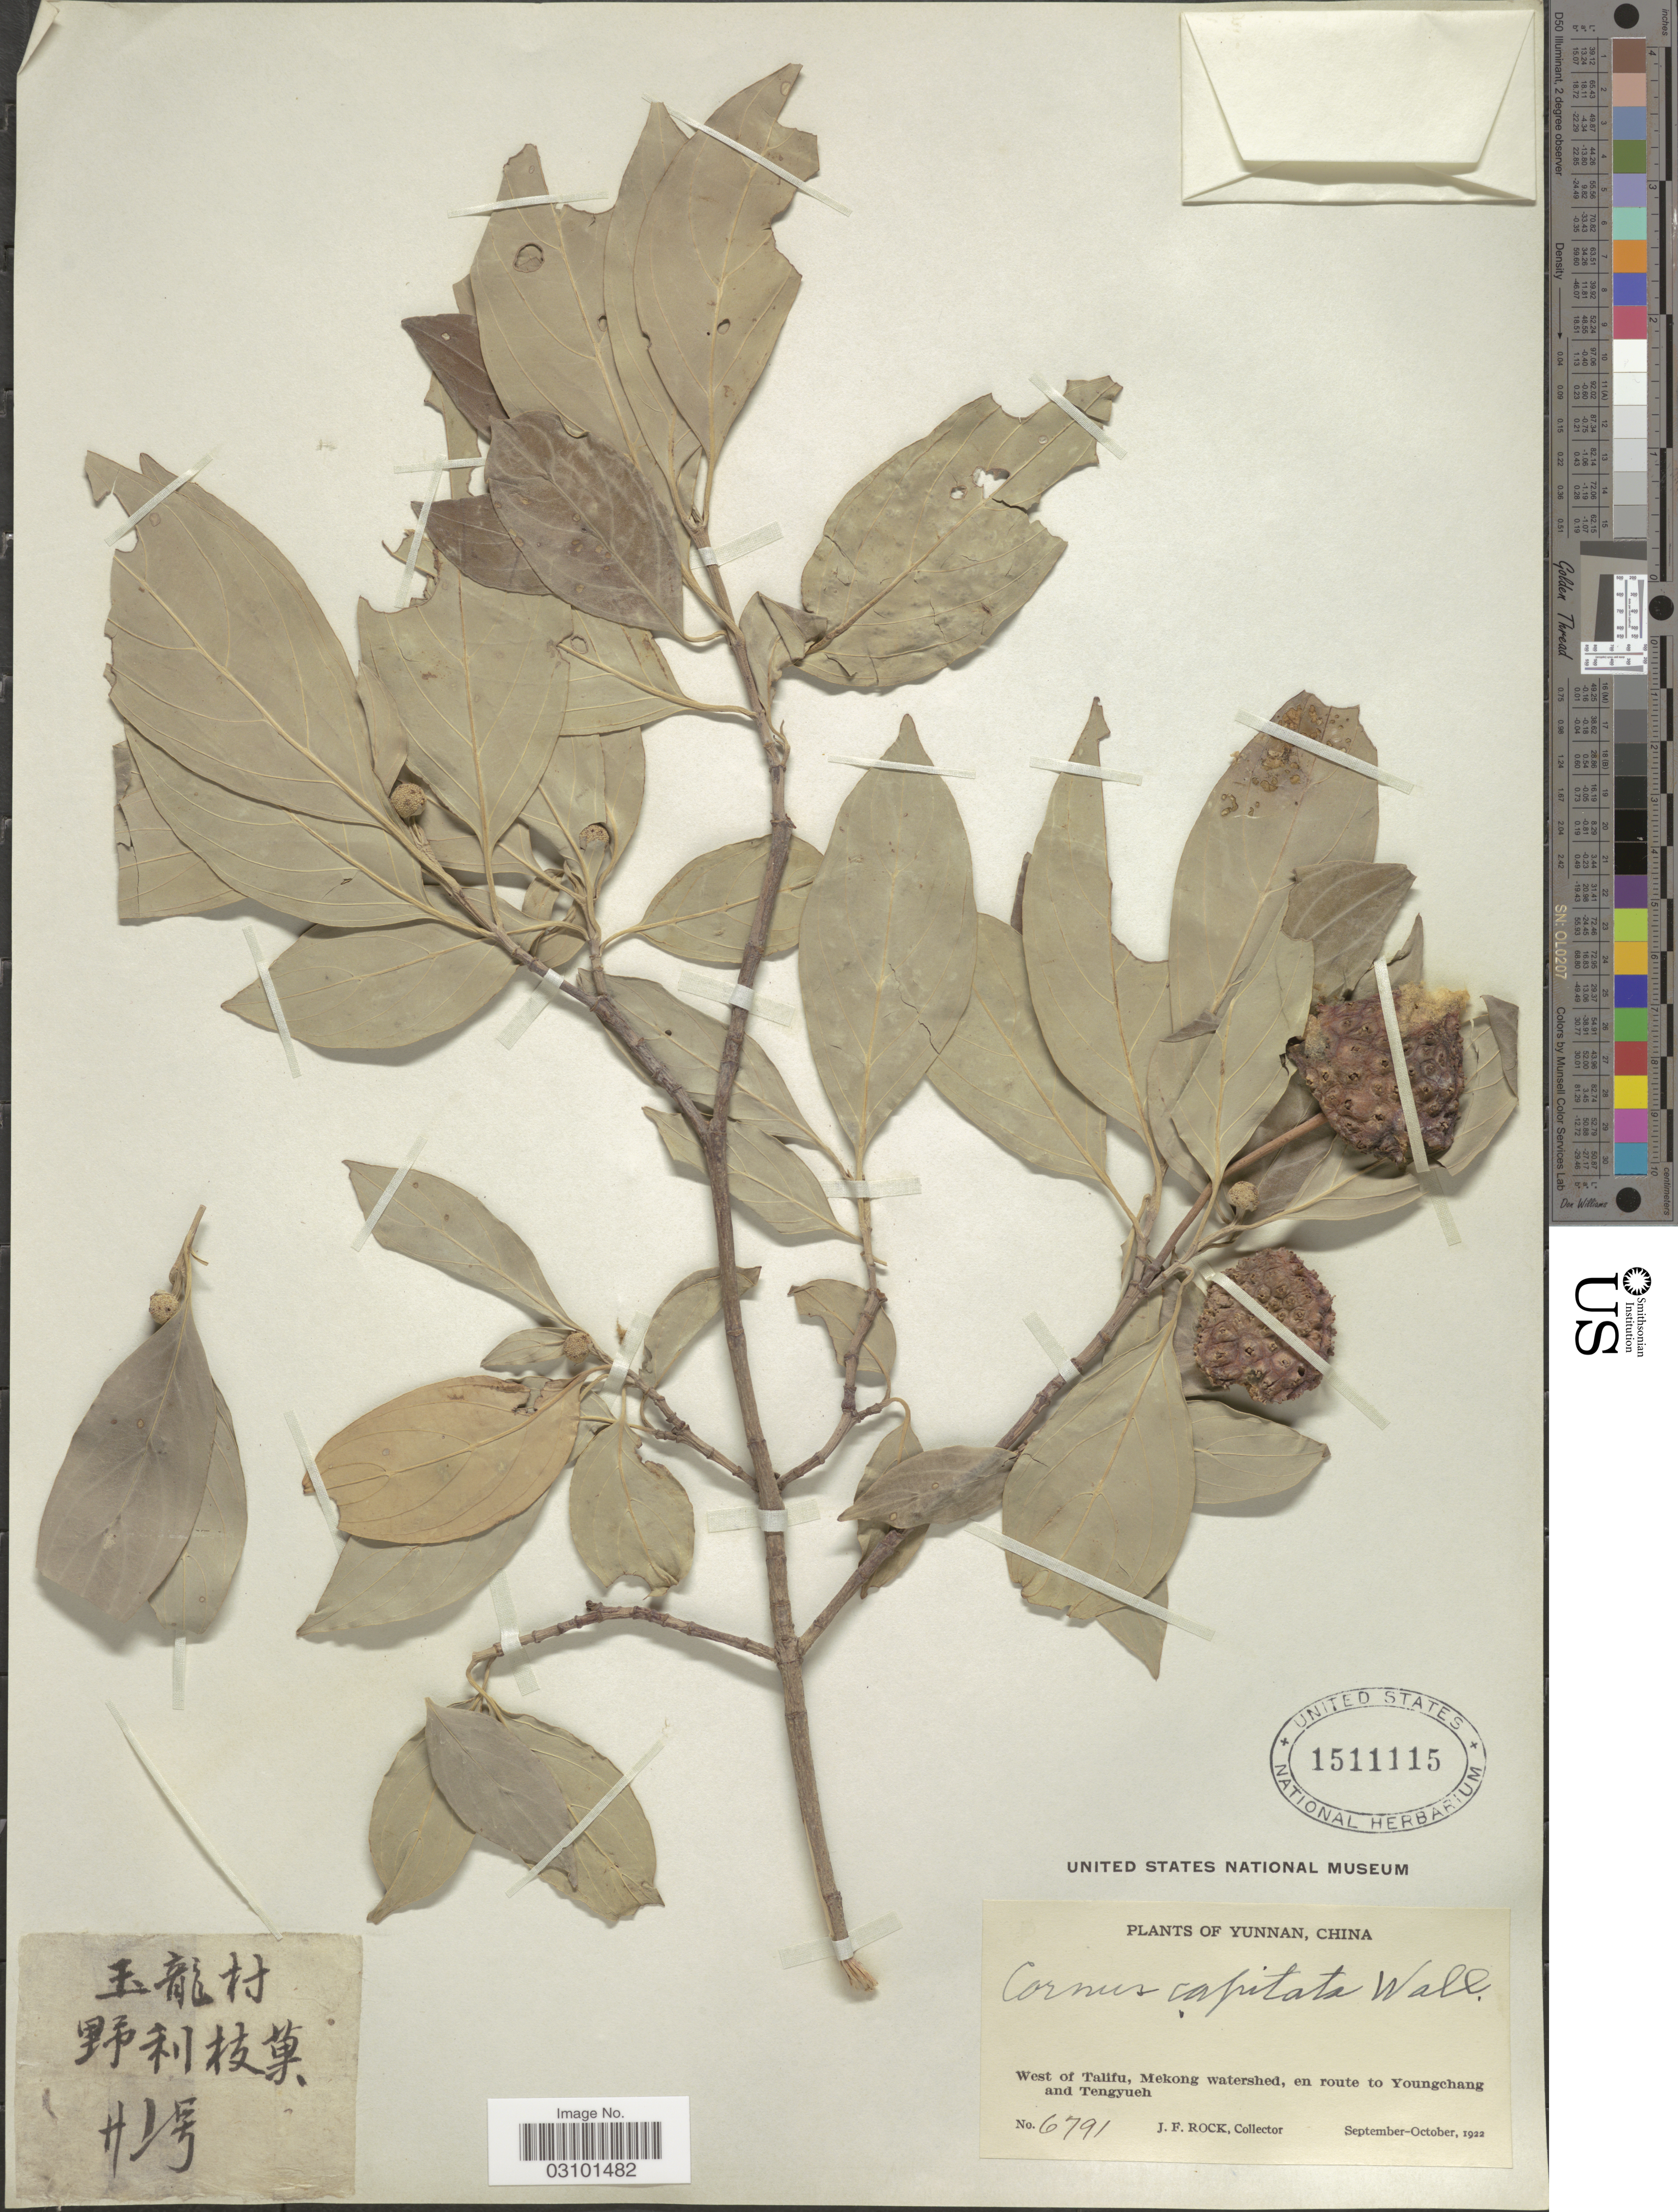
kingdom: Plantae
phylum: Tracheophyta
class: Magnoliopsida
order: Cornales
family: Cornaceae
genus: Cornus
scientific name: Cornus capitata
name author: Wall.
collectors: J. Rock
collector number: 6791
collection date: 1922-09/1922-10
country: China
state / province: Yunnan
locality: West of Talifu, Mekong watershed, en route to Youngchang and Tengyueh.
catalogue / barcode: US 1511115